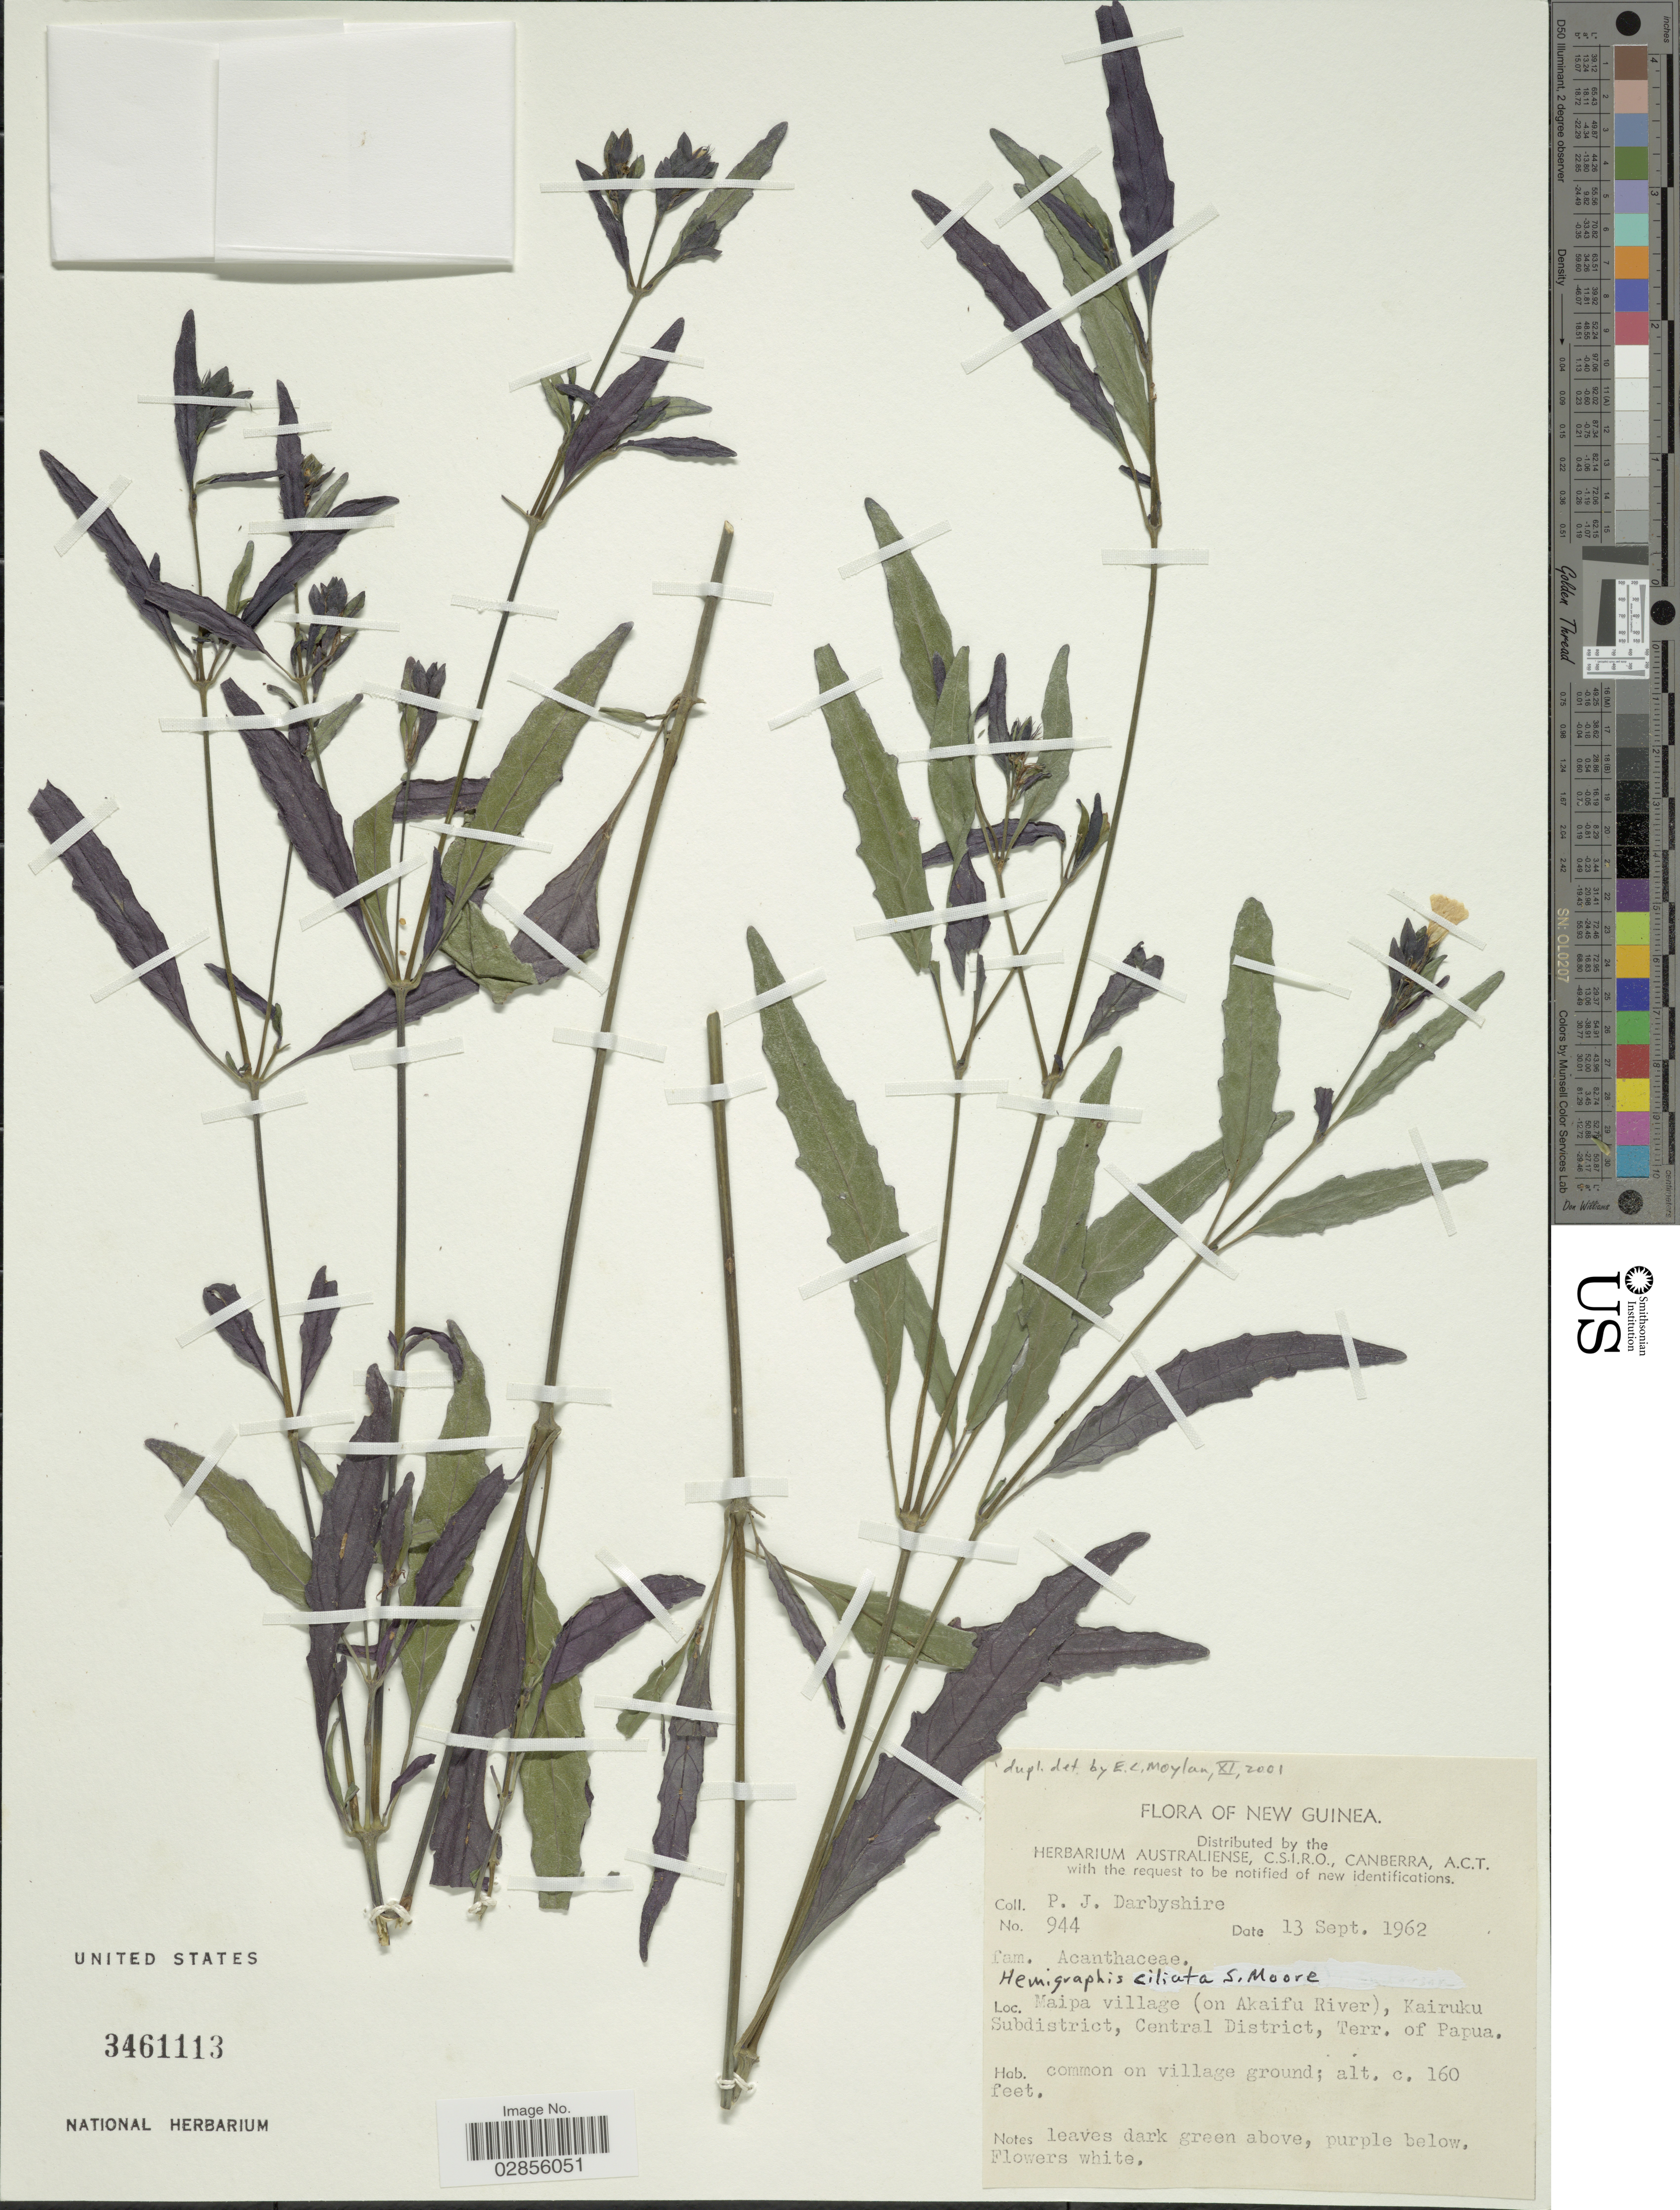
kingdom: Plantae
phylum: Tracheophyta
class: Magnoliopsida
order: Lamiales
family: Acanthaceae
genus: Strobilanthes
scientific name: Strobilanthes linearifolia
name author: (Bremek.) Y.F. Deng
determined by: Wagner, W. L., (BOT), Smithsonian Institution - National Museum of Natural History (UNITED STATES)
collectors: P. Darbyshire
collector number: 944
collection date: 1962-09-13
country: Papua New Guinea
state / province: Central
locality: New Guinea. Maipa village (on Akaifu River), Kairuku Subdistrict, Central District.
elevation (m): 49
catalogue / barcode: US 3461113